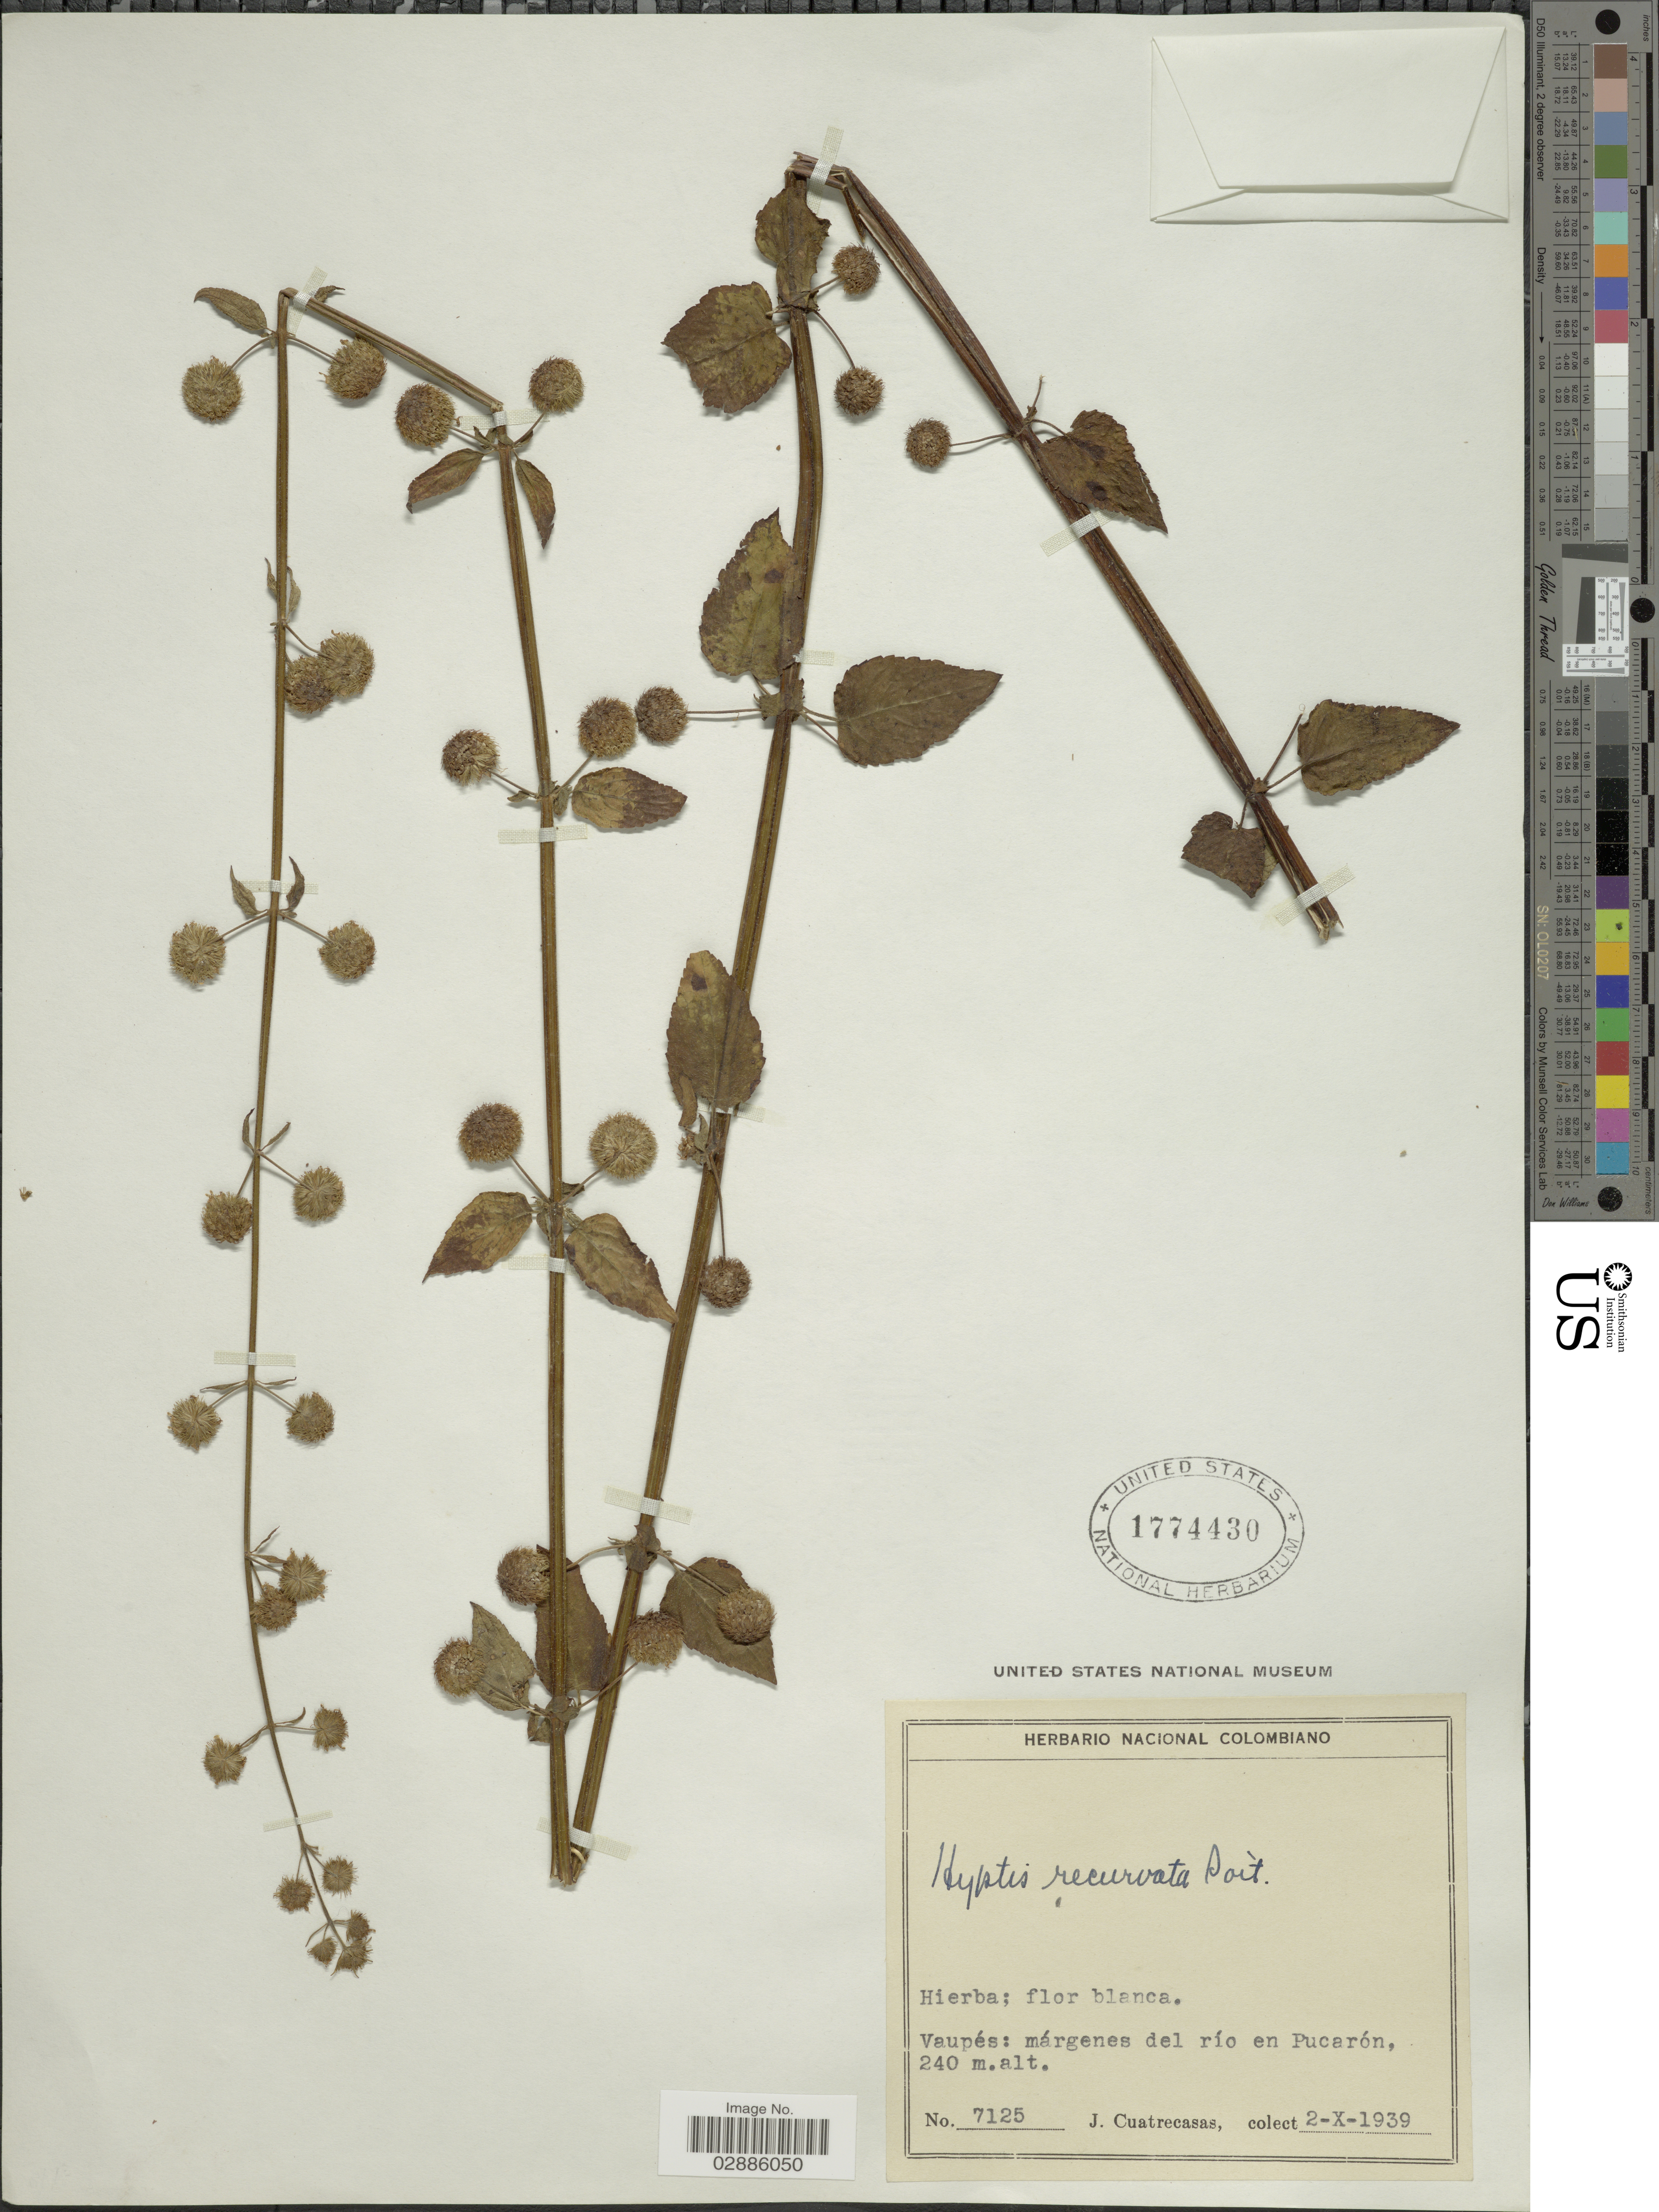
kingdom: Plantae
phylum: Tracheophyta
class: Magnoliopsida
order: Lamiales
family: Lamiaceae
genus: Hyptis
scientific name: Hyptis recurvata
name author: Poit.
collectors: J. Cuatrecasas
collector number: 7125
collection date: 1939-10-02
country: Colombia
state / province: Vaupés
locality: Márgenes del río en Pucarón.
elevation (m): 240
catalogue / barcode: US 1774430